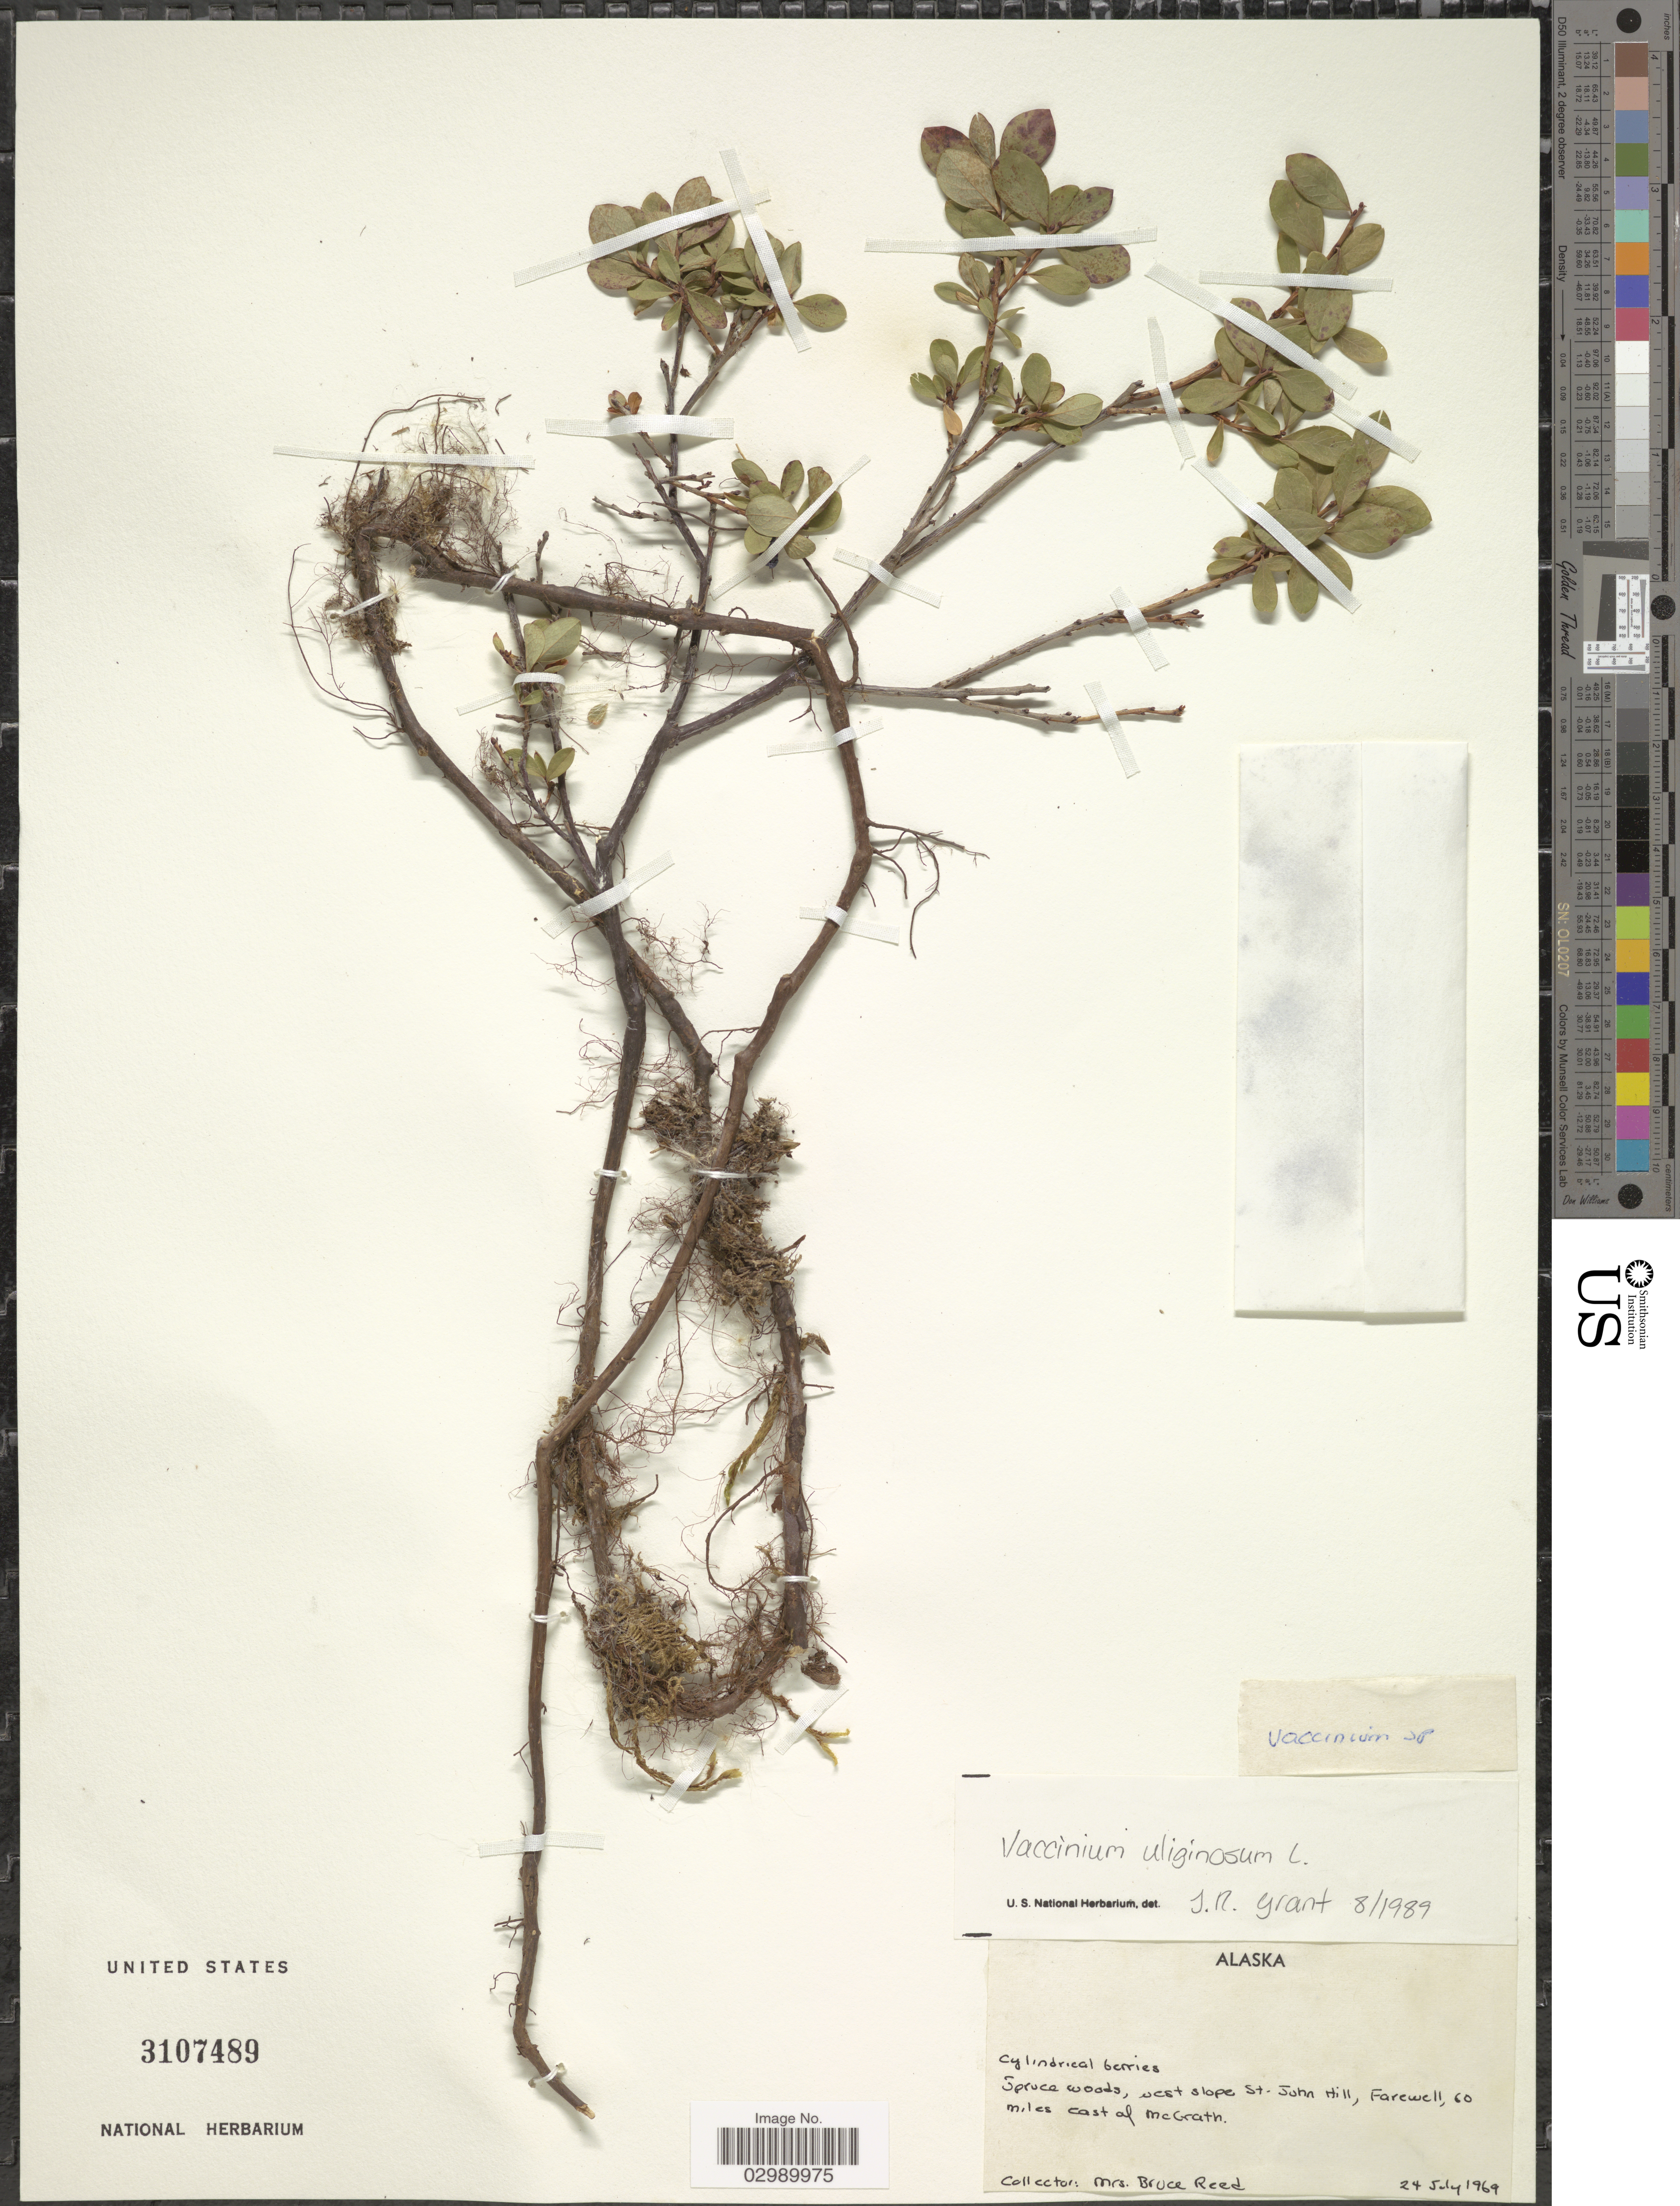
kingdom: Plantae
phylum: Tracheophyta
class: Magnoliopsida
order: Ericales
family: Ericaceae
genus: Vaccinium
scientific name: Vaccinium uliginosum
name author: L.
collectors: B. Reed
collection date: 1969-07-24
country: United States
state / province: Alaska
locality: Spruce woods, west slope St. John Hill, Farewell, 60 miles east of McGarth.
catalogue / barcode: US 3107489